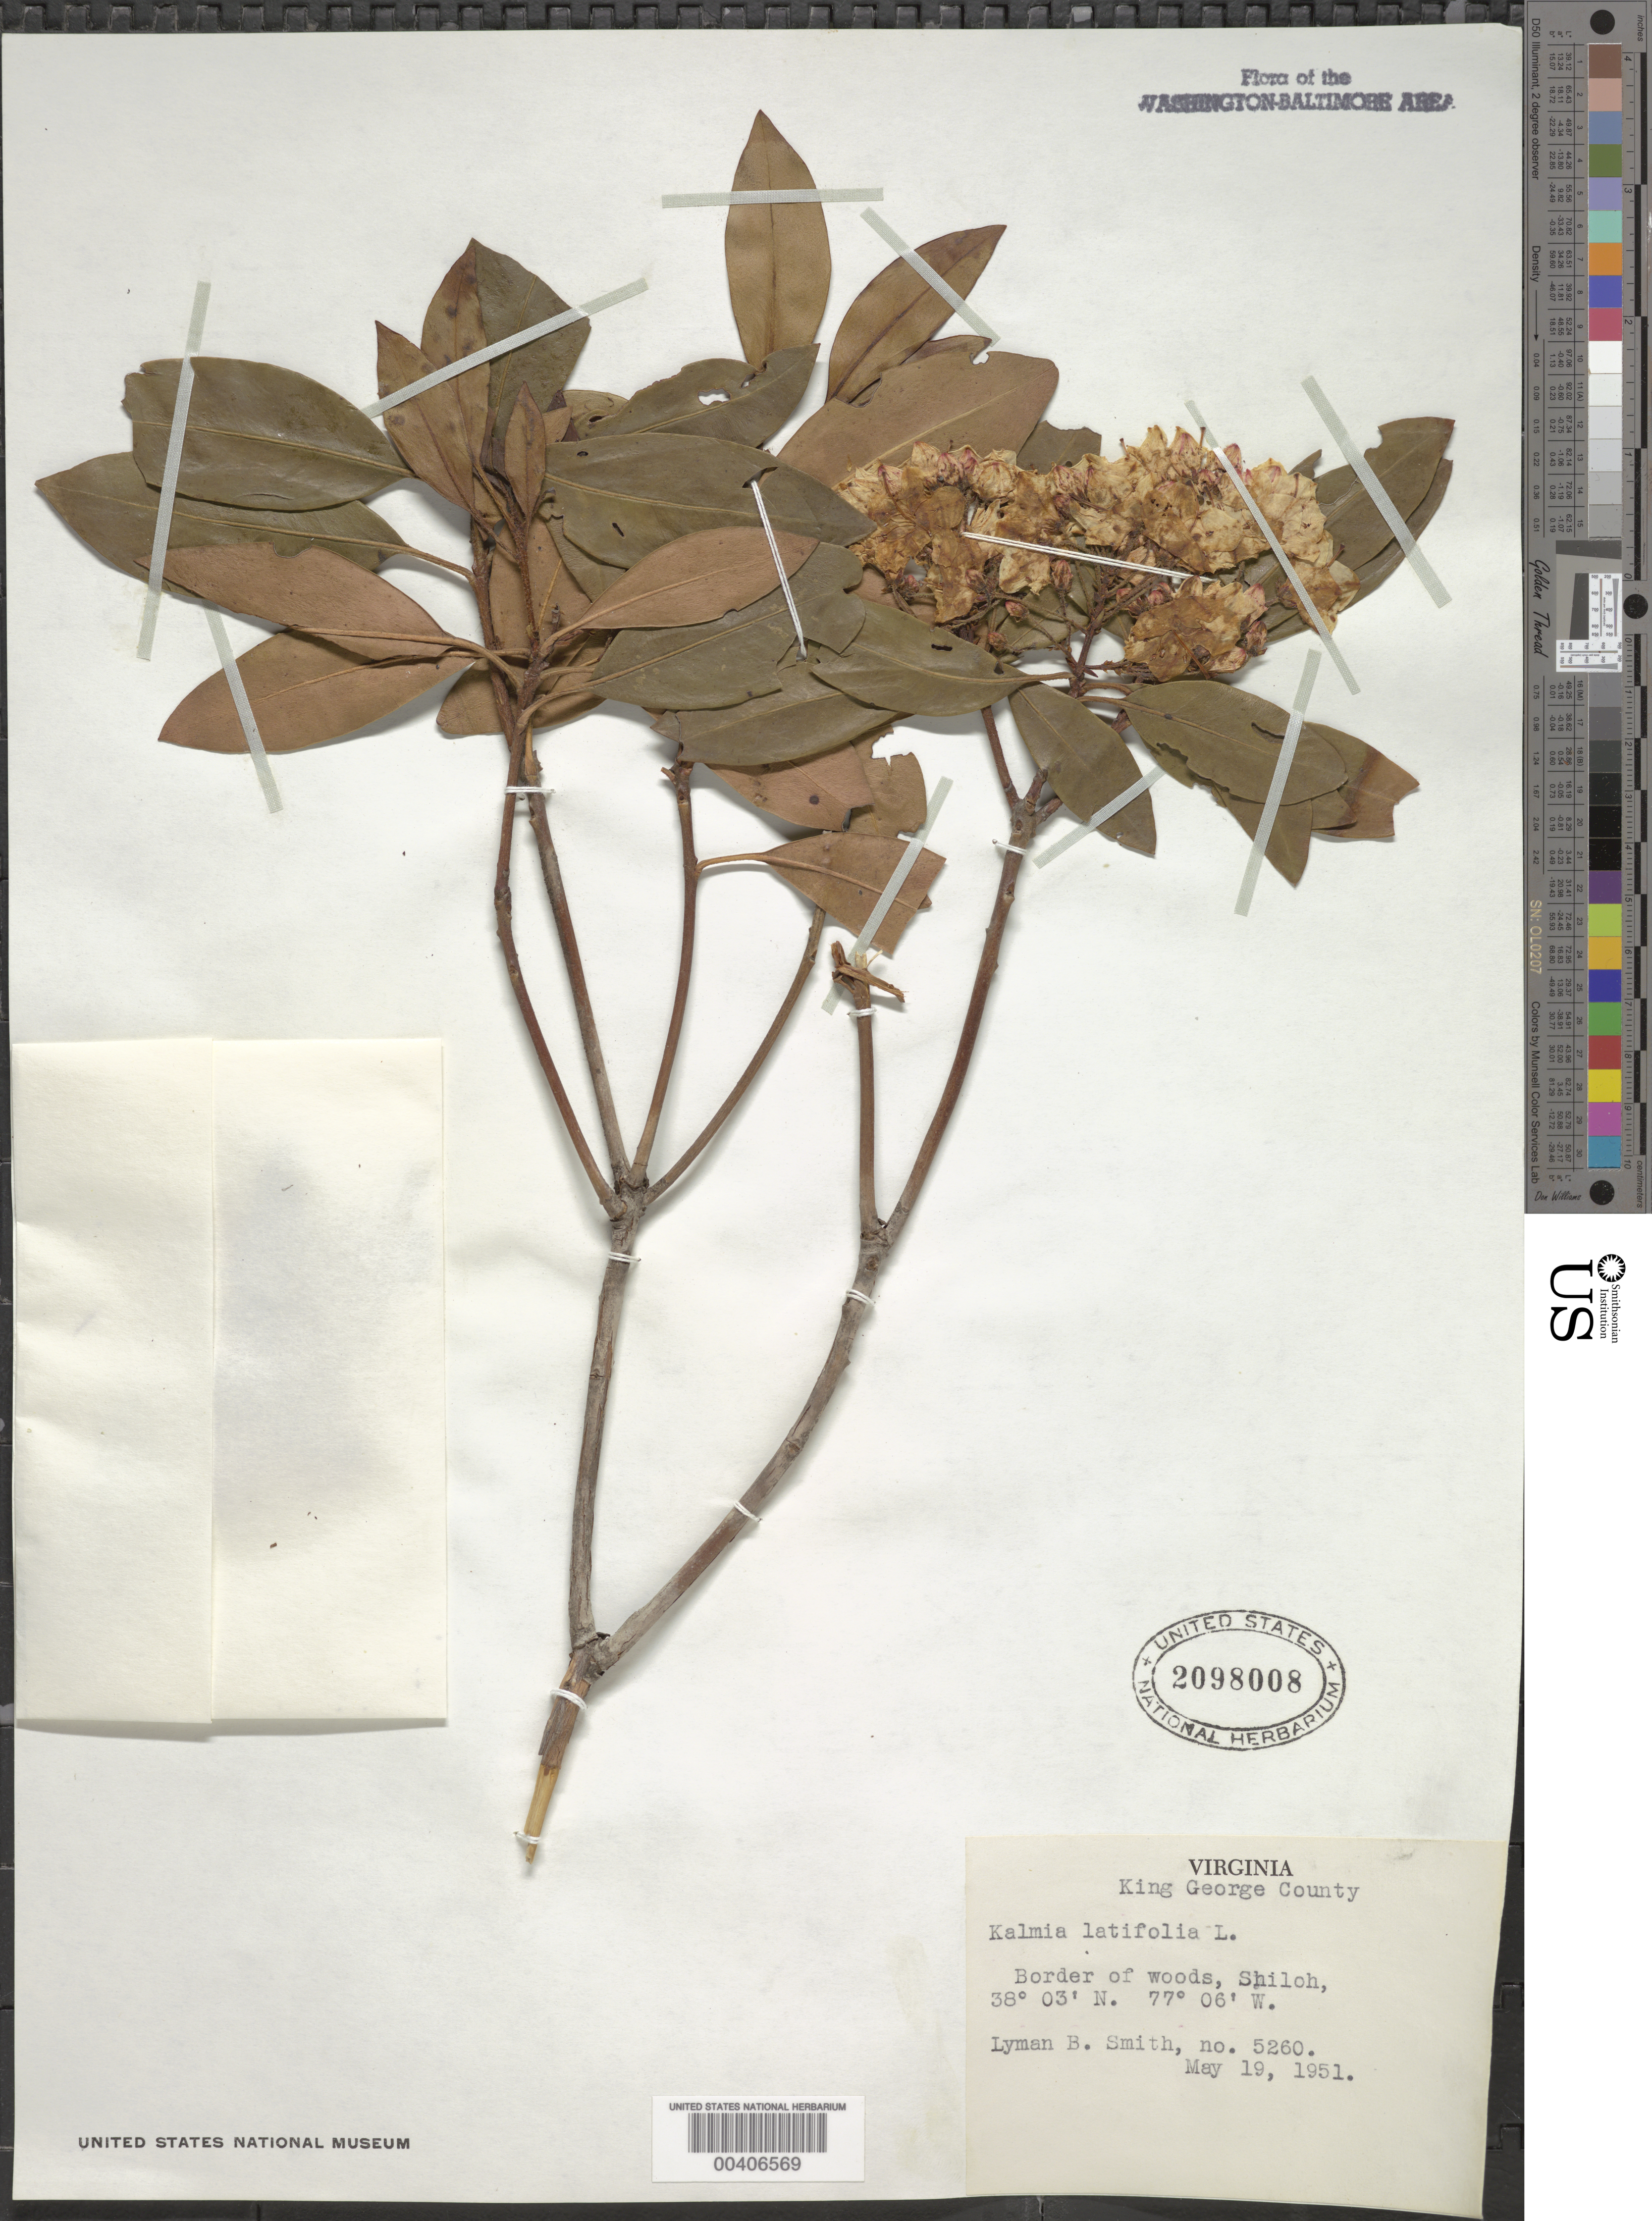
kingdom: Plantae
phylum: Tracheophyta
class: Magnoliopsida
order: Ericales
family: Ericaceae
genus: Kalmia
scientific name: Kalmia latifolia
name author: L.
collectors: L. Smith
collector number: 5260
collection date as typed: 19 May 1951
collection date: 1951-05-19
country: United States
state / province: Virginia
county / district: King George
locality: Shiloh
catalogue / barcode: US 2098008